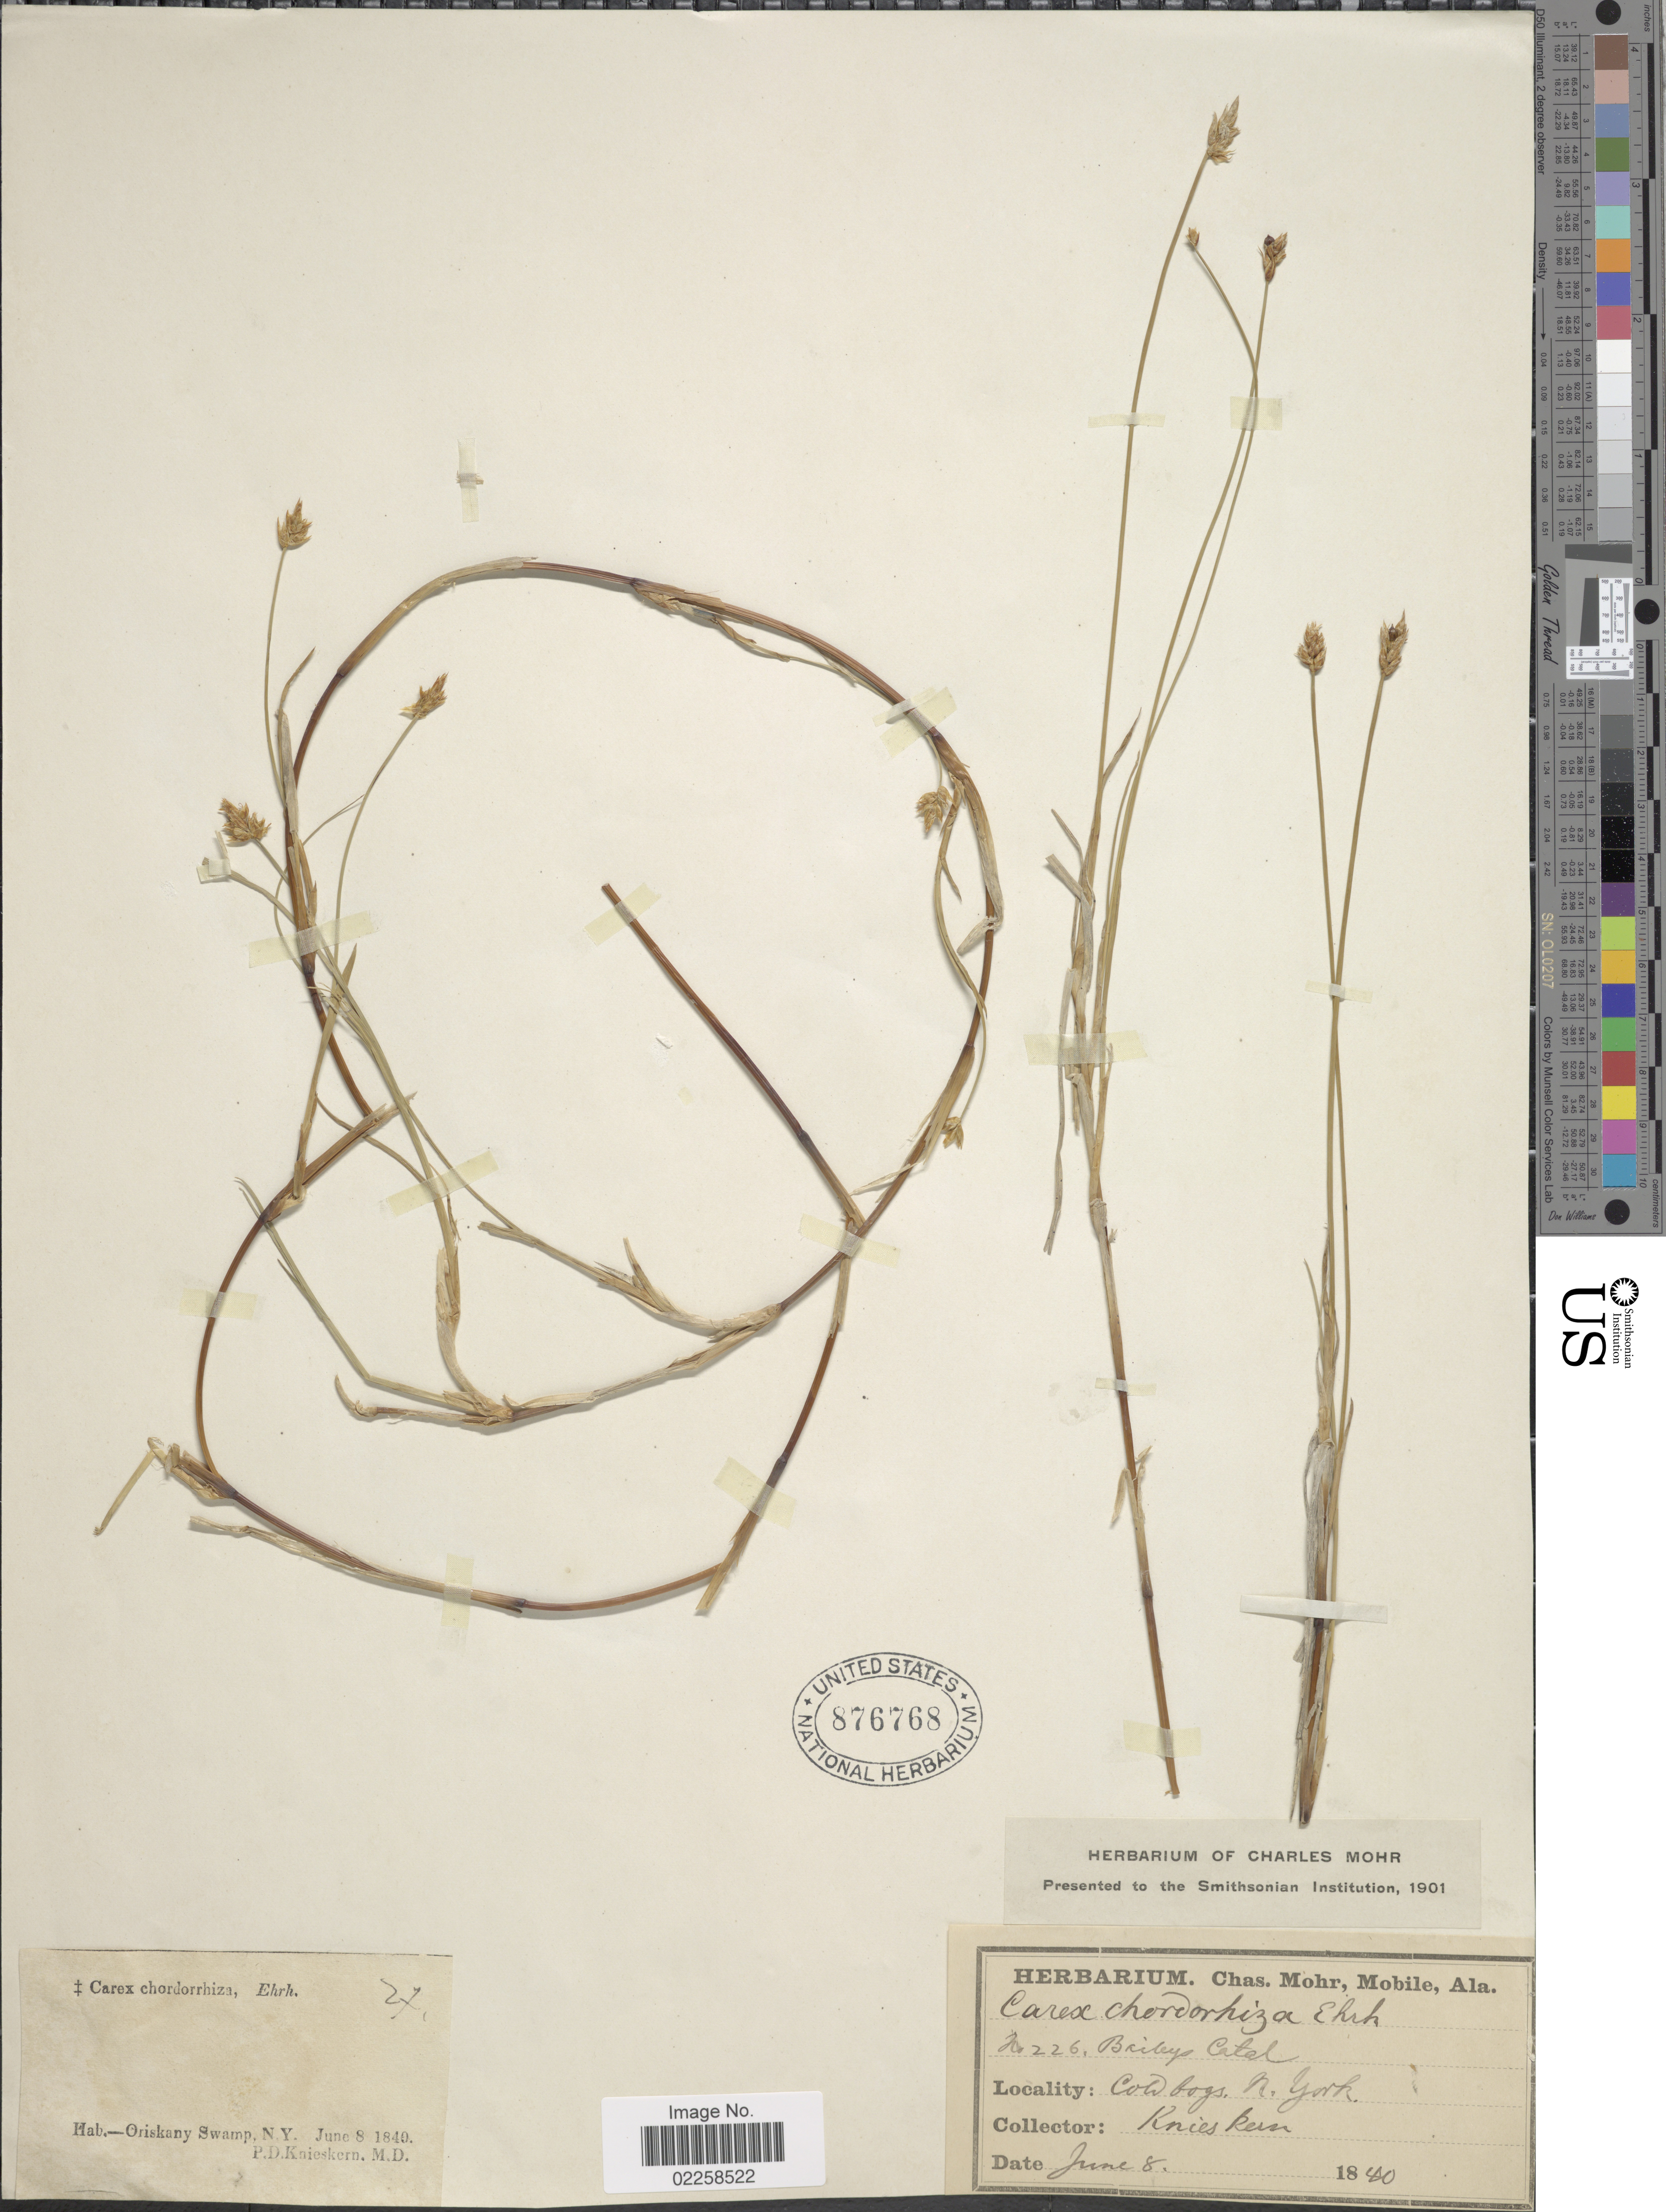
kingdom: Plantae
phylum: Tracheophyta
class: Liliopsida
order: Poales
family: Cyperaceae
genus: Carex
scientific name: Carex chordorrhiza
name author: L. f.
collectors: P. D. Knieskern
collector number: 27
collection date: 1840-06-08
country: United States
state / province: New York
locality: Oriskany Swamp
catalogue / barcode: US 876768